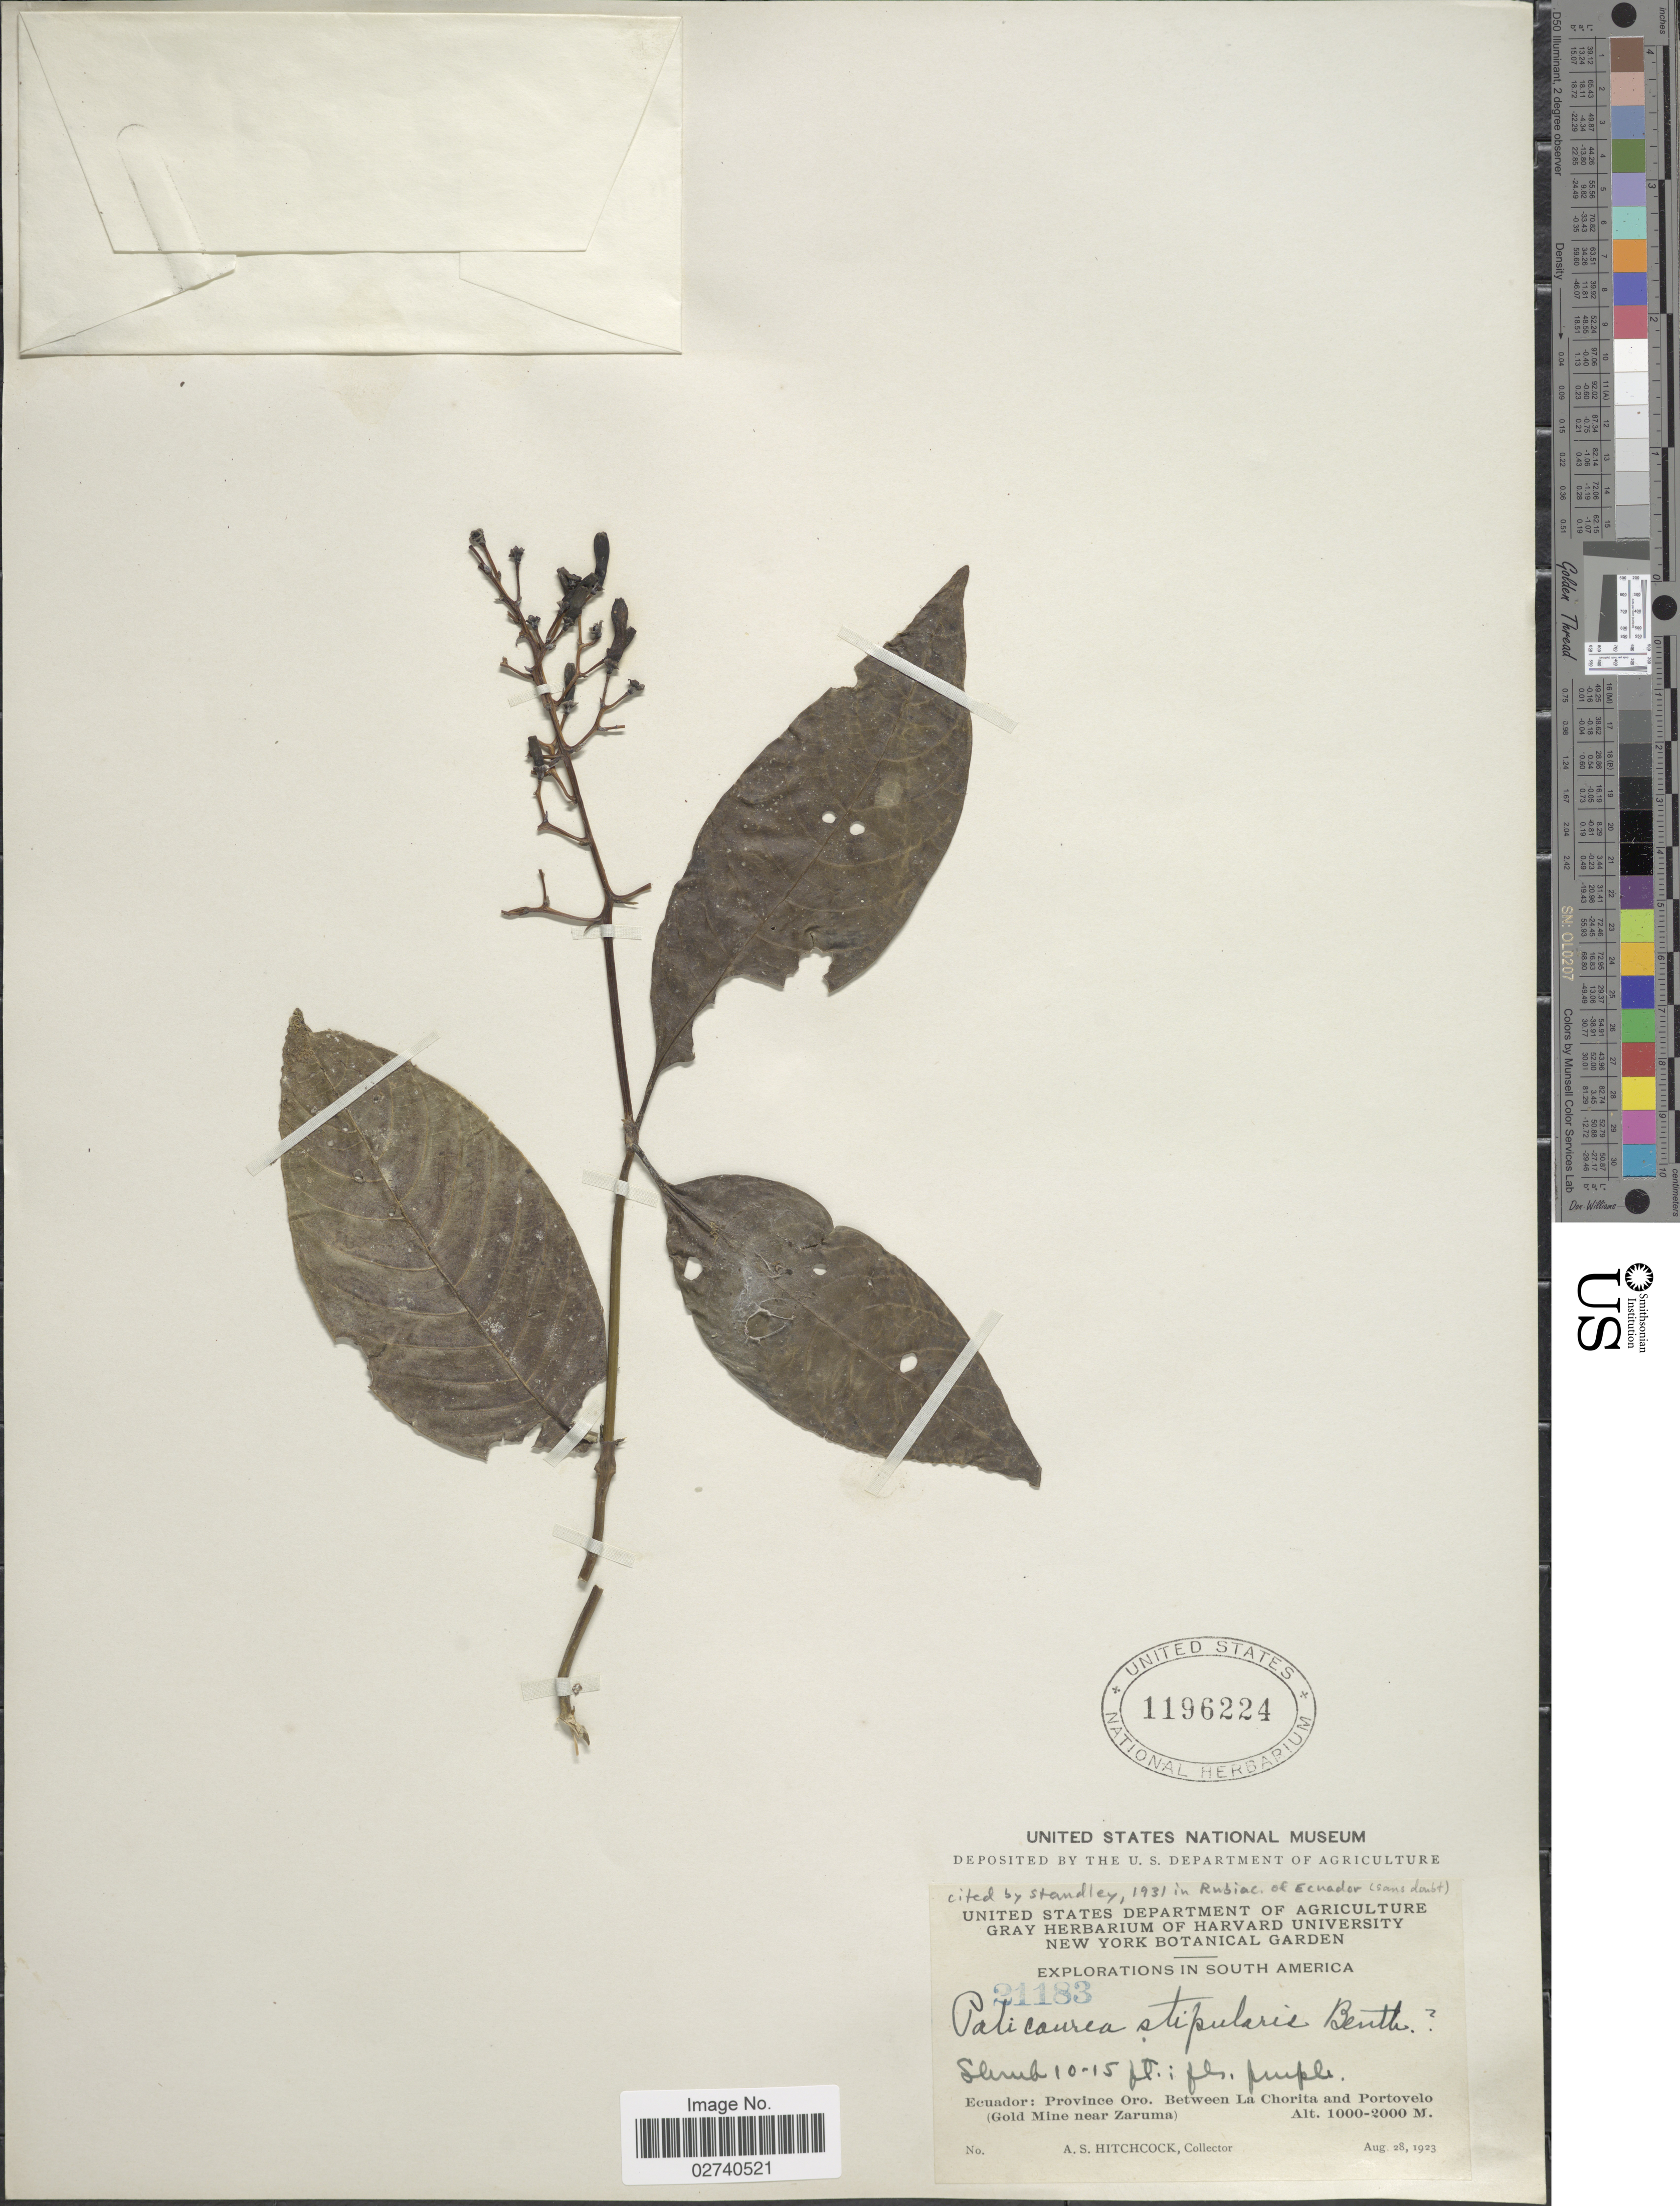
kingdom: Plantae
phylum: Tracheophyta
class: Magnoliopsida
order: Gentianales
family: Rubiaceae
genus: Palicourea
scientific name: Palicourea stipularis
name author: Benth.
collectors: A. S. Hitchcock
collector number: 21183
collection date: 1923-08-28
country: Ecuador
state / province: El Oro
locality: Province Oro. Between La Chorita and Portovelo (Gold Mine near Zaruma)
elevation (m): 1000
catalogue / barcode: US 1196224